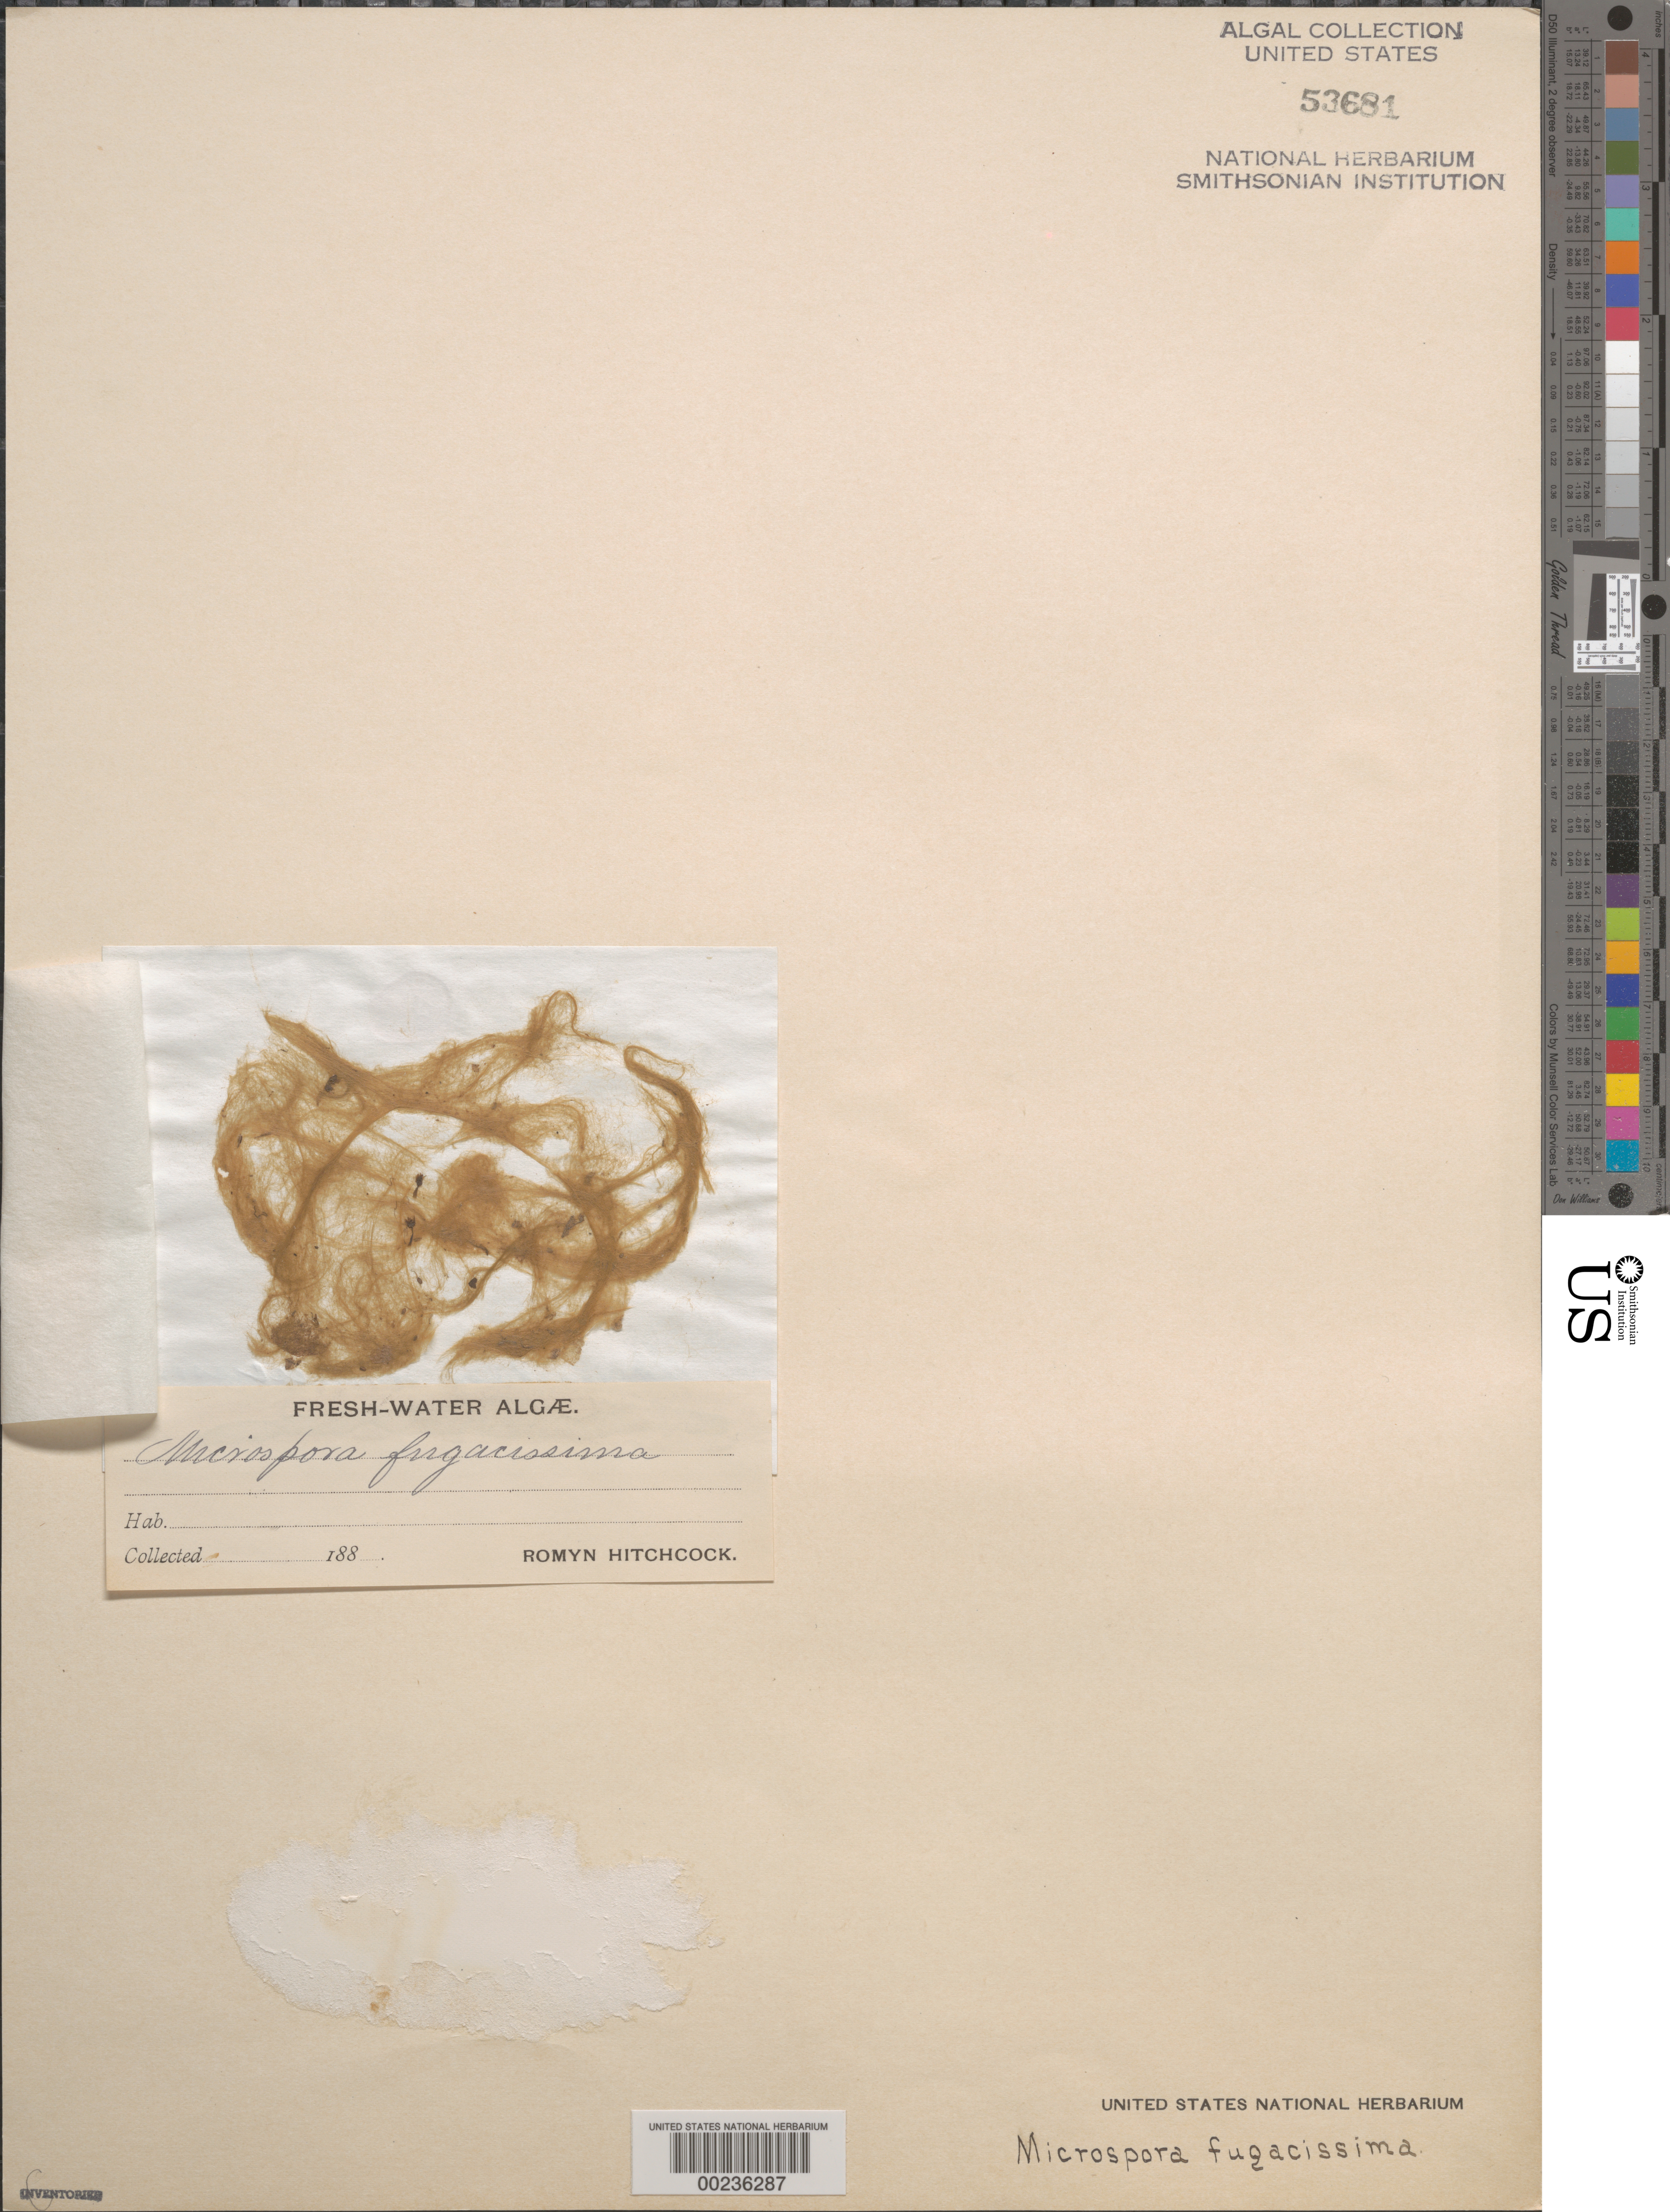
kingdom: Plantae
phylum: Chlorophyta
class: Chlorophyceae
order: Sphaeropleales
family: Microsporaceae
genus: Microspora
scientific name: Microspora fugacissima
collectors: R. Hitchcock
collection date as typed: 188-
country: United States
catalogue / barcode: US 53681